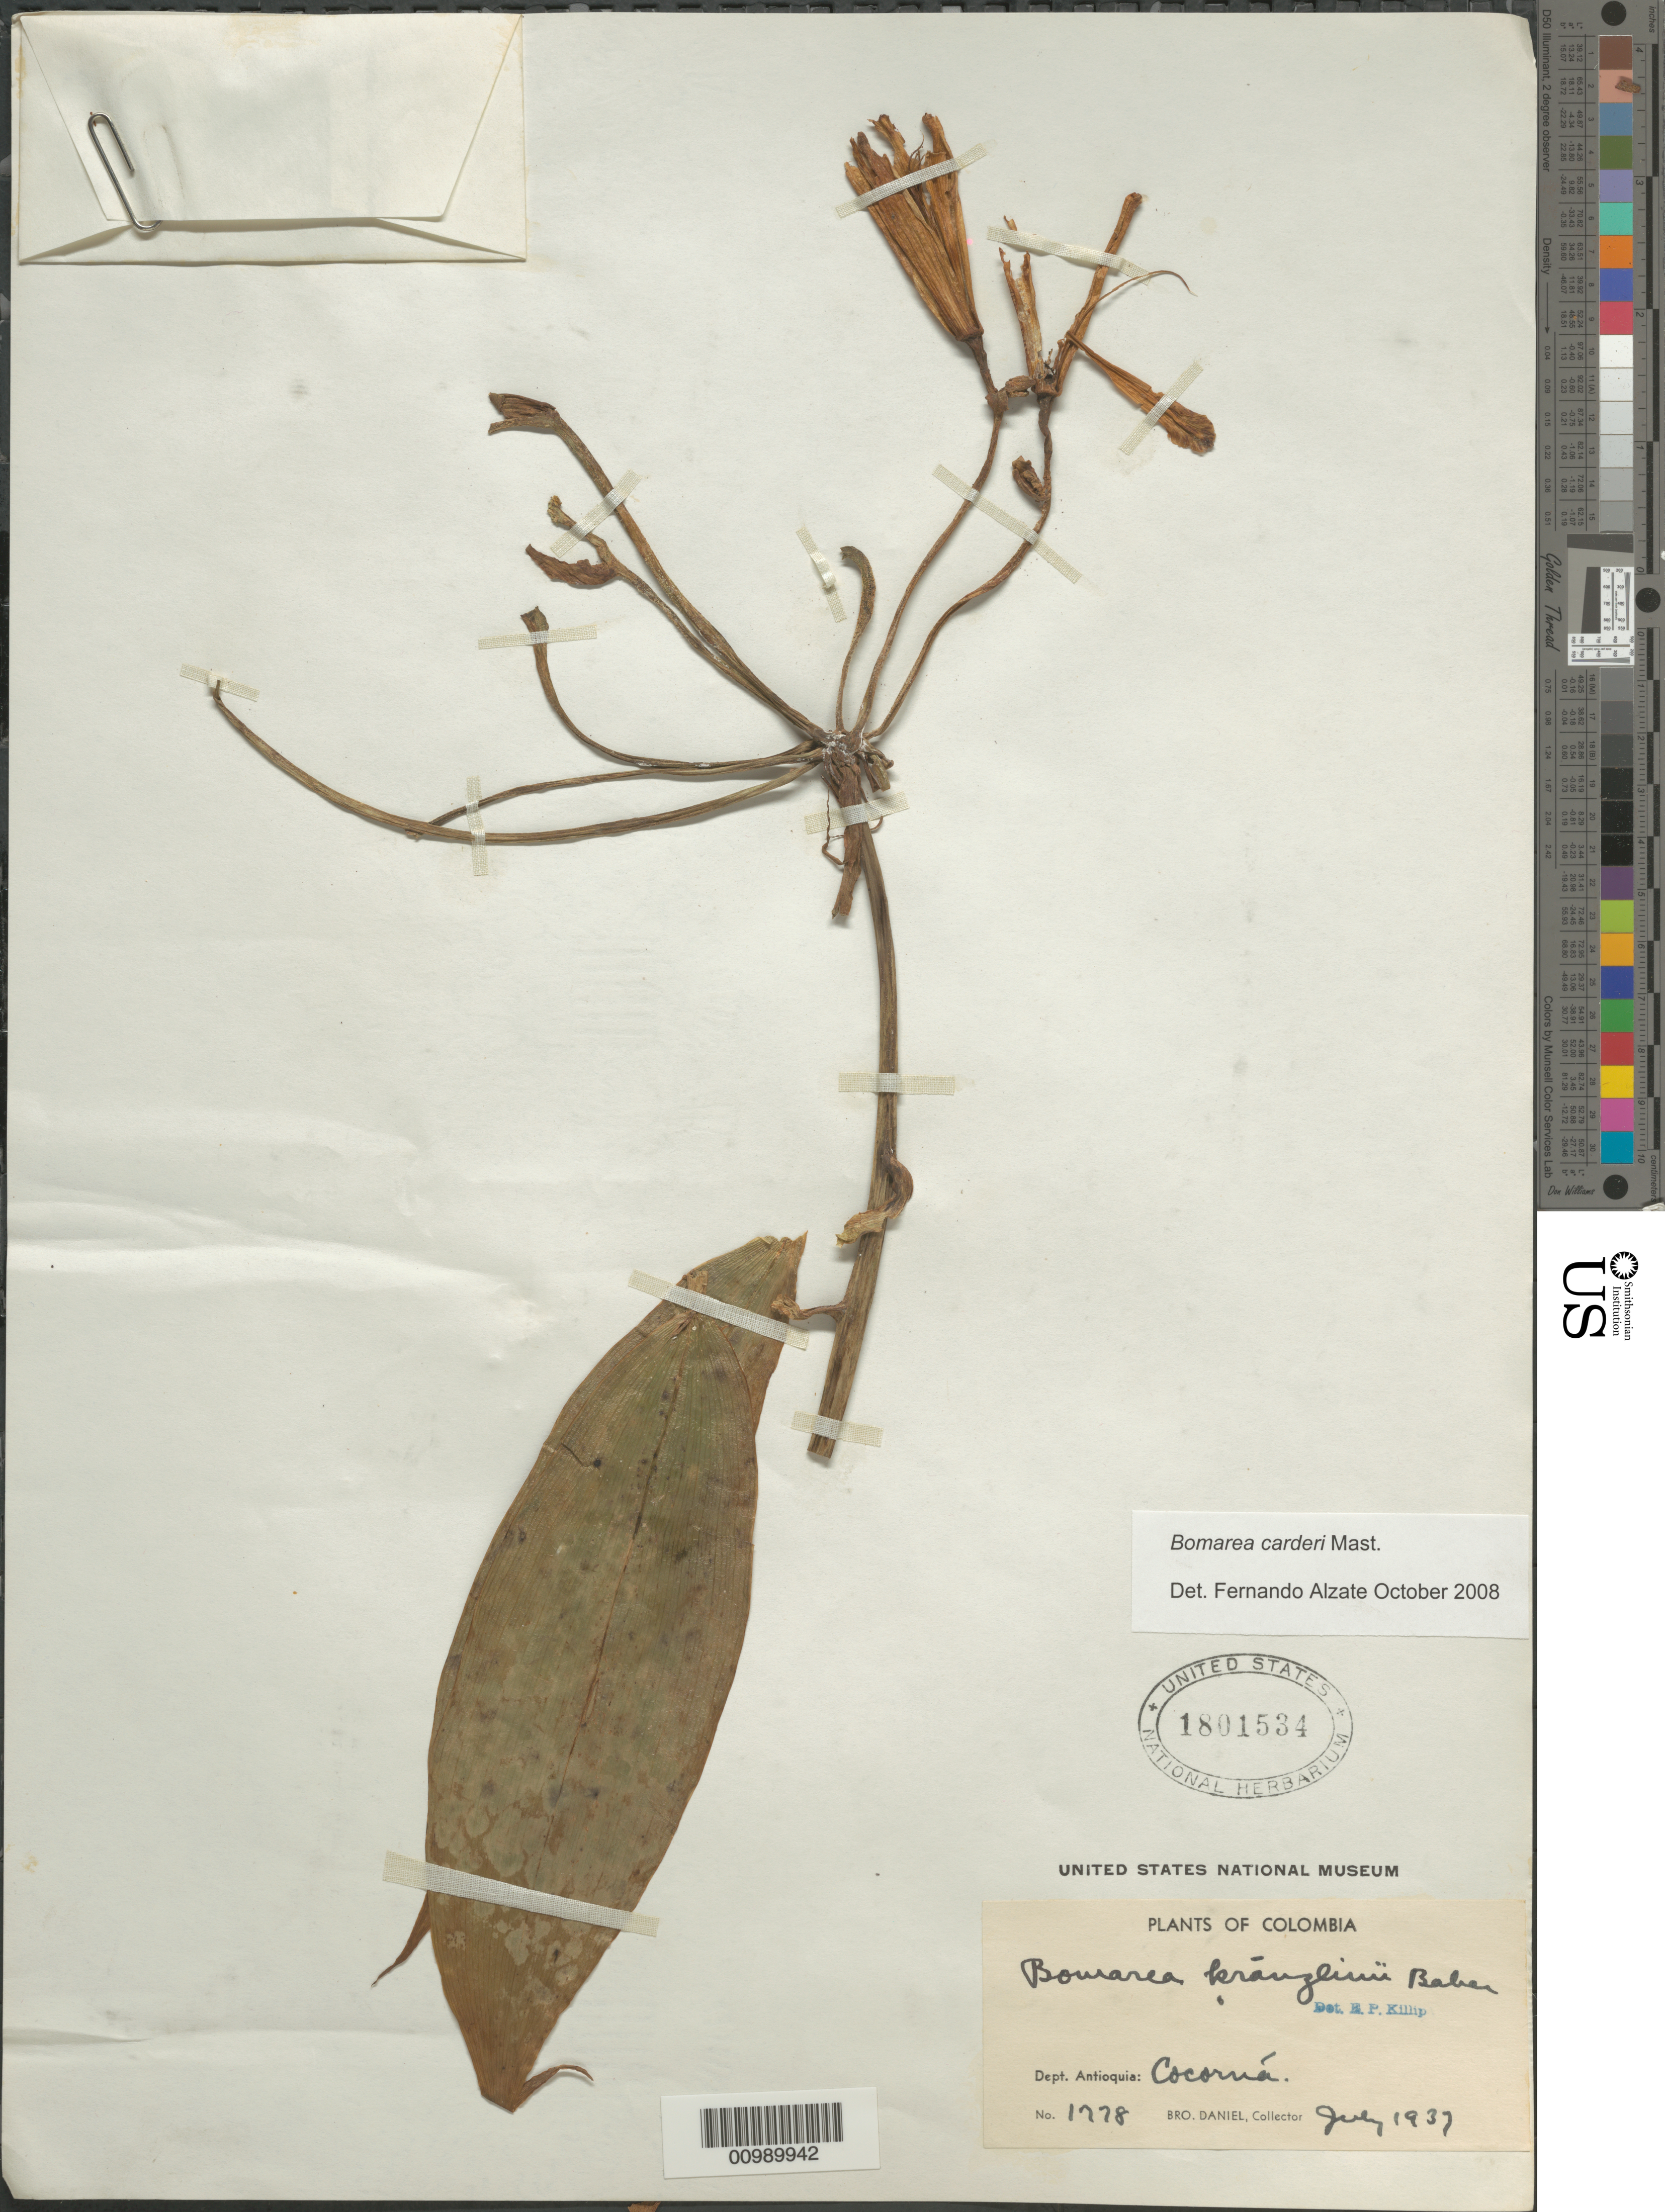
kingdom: Plantae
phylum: Tracheophyta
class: Liliopsida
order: Liliales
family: Alstroemeriaceae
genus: Bomarea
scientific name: Bomarea carderi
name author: Mast.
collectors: Bro. Daniel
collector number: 1778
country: Colombia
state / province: Antioquia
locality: Cocorna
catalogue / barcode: US 1801534